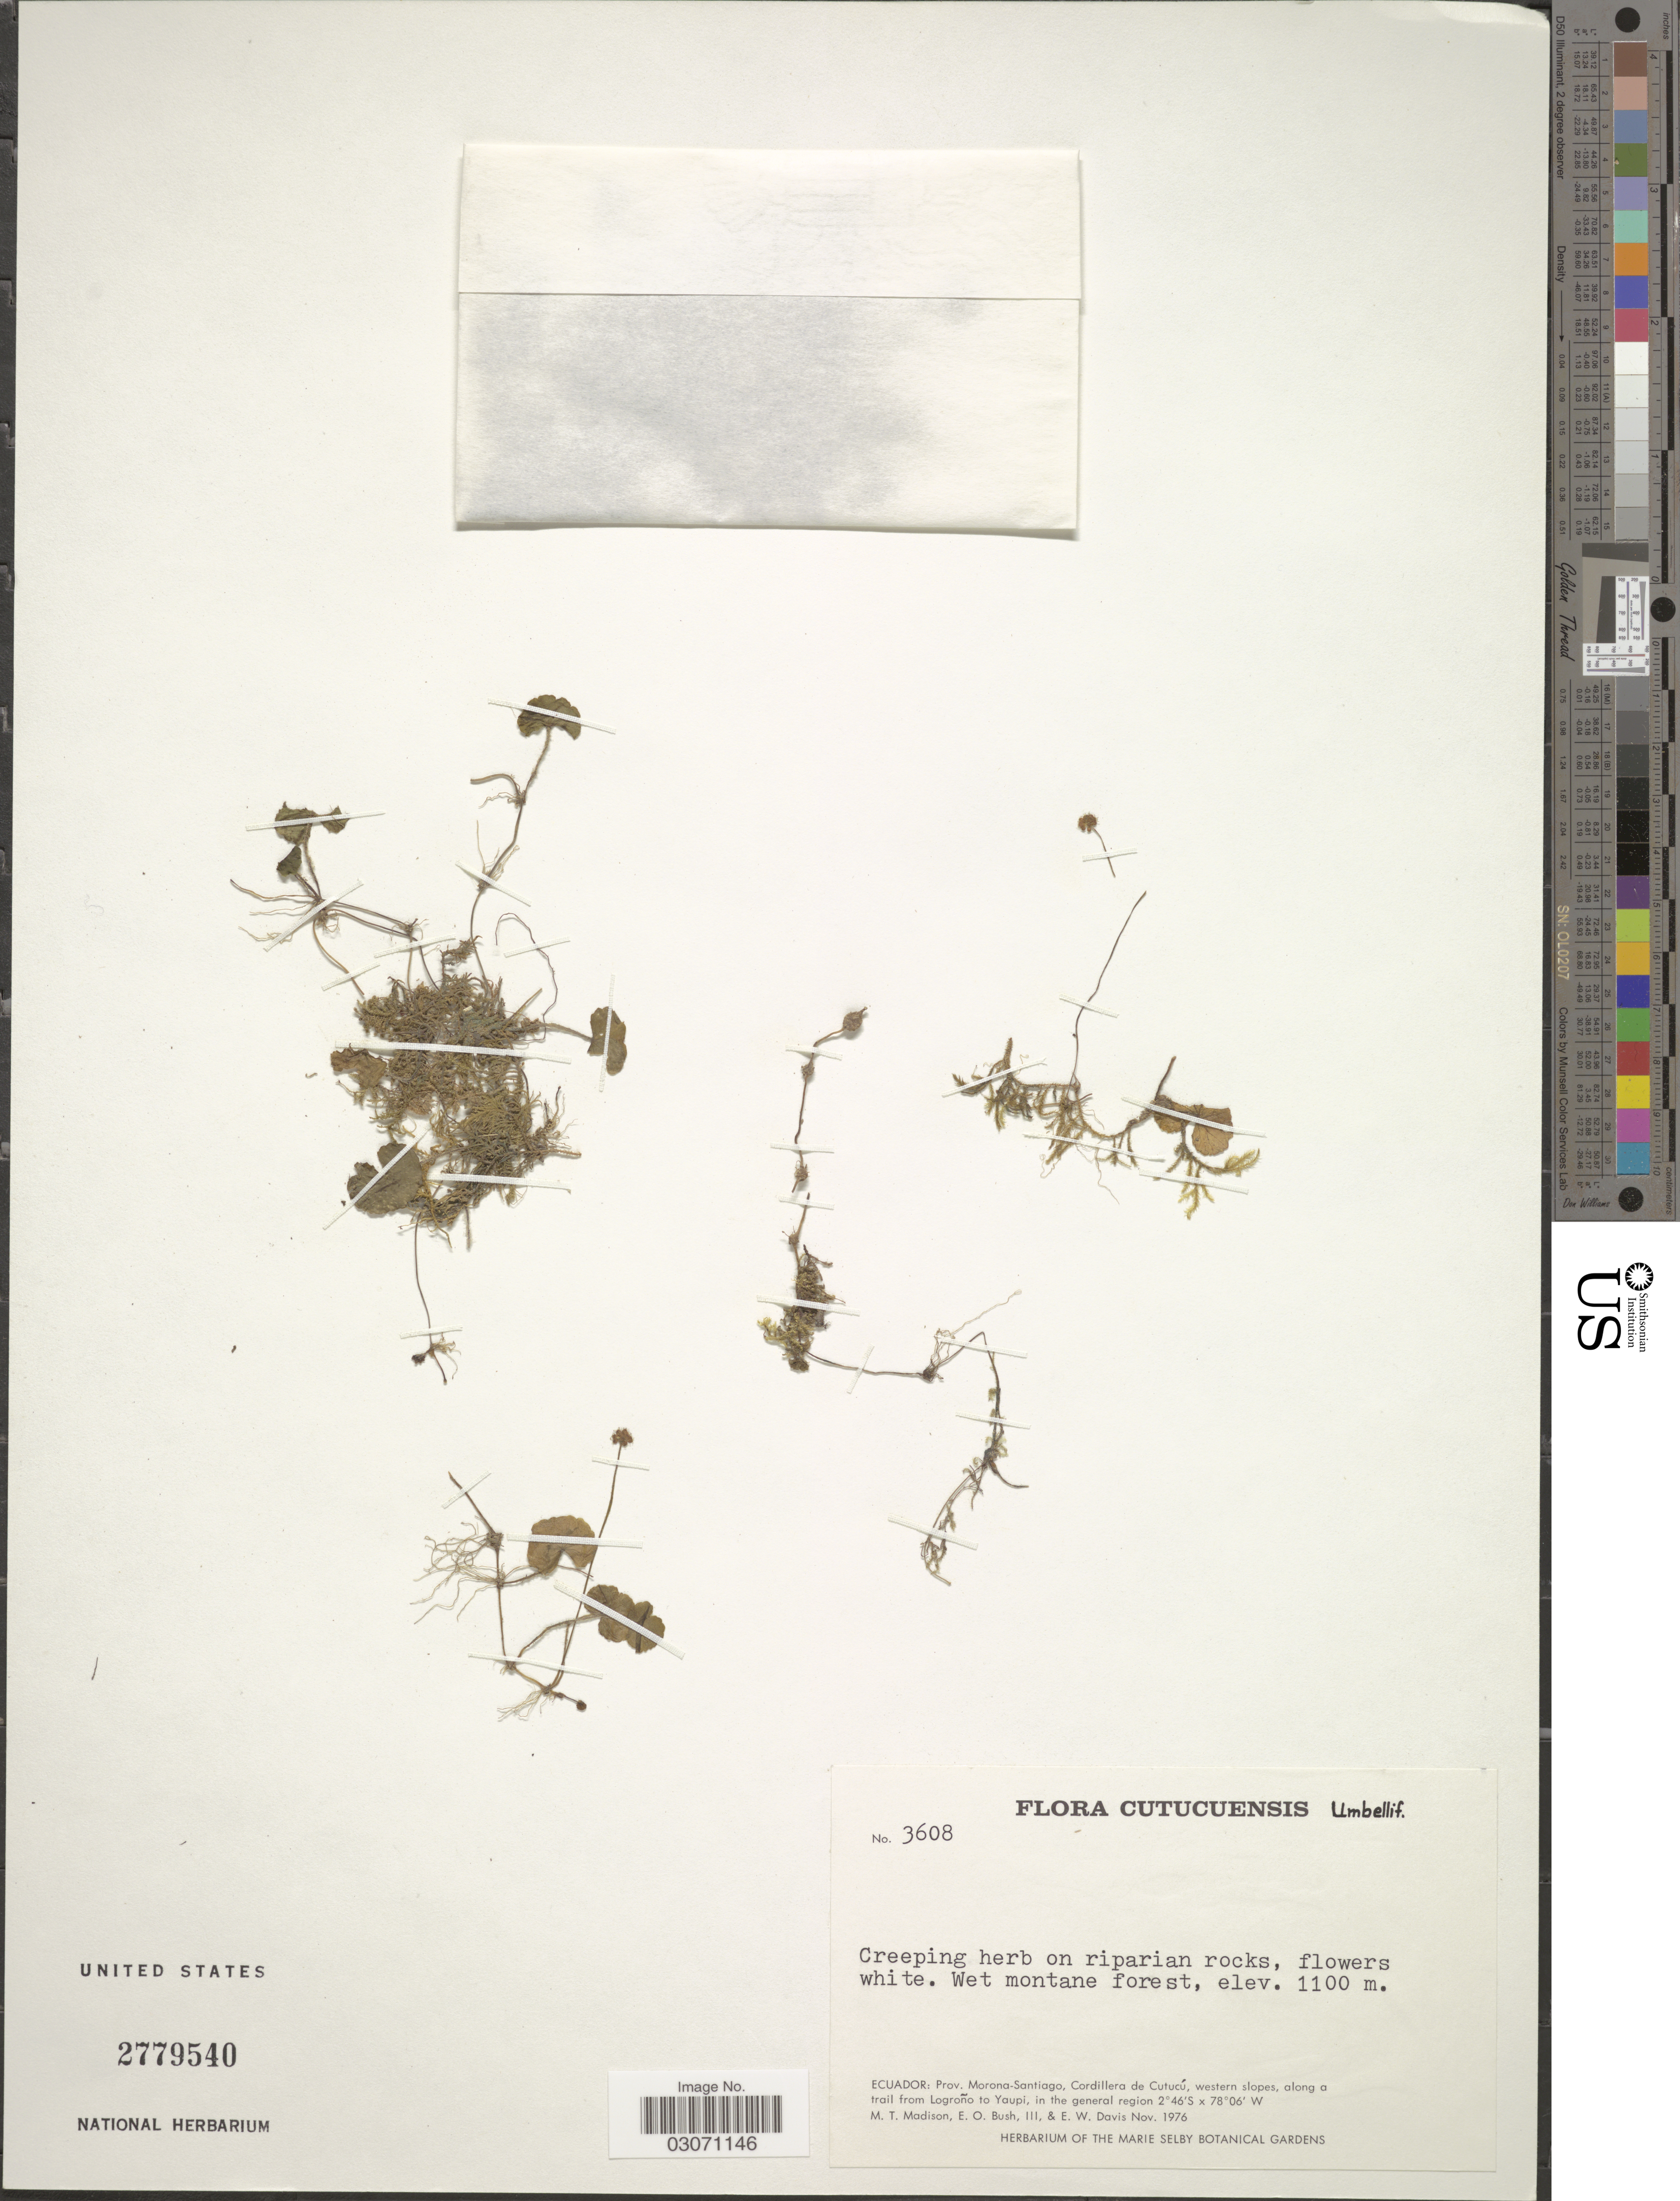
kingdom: Plantae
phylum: Tracheophyta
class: Magnoliopsida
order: Apiales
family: Araliaceae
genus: Hydrocotyle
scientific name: Hydrocotyle leucocephala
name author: Cham. & Schltdl.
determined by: Mendoza, M.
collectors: M. T. Madison, E. O. Bush & E. W. Davis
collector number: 3608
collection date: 1976-11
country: Ecuador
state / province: Morona-Santiago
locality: Cordillera de Cutucú, western slopes, along a trail from Logroño to Yaupi, in the general region.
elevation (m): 1100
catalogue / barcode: US 2779540